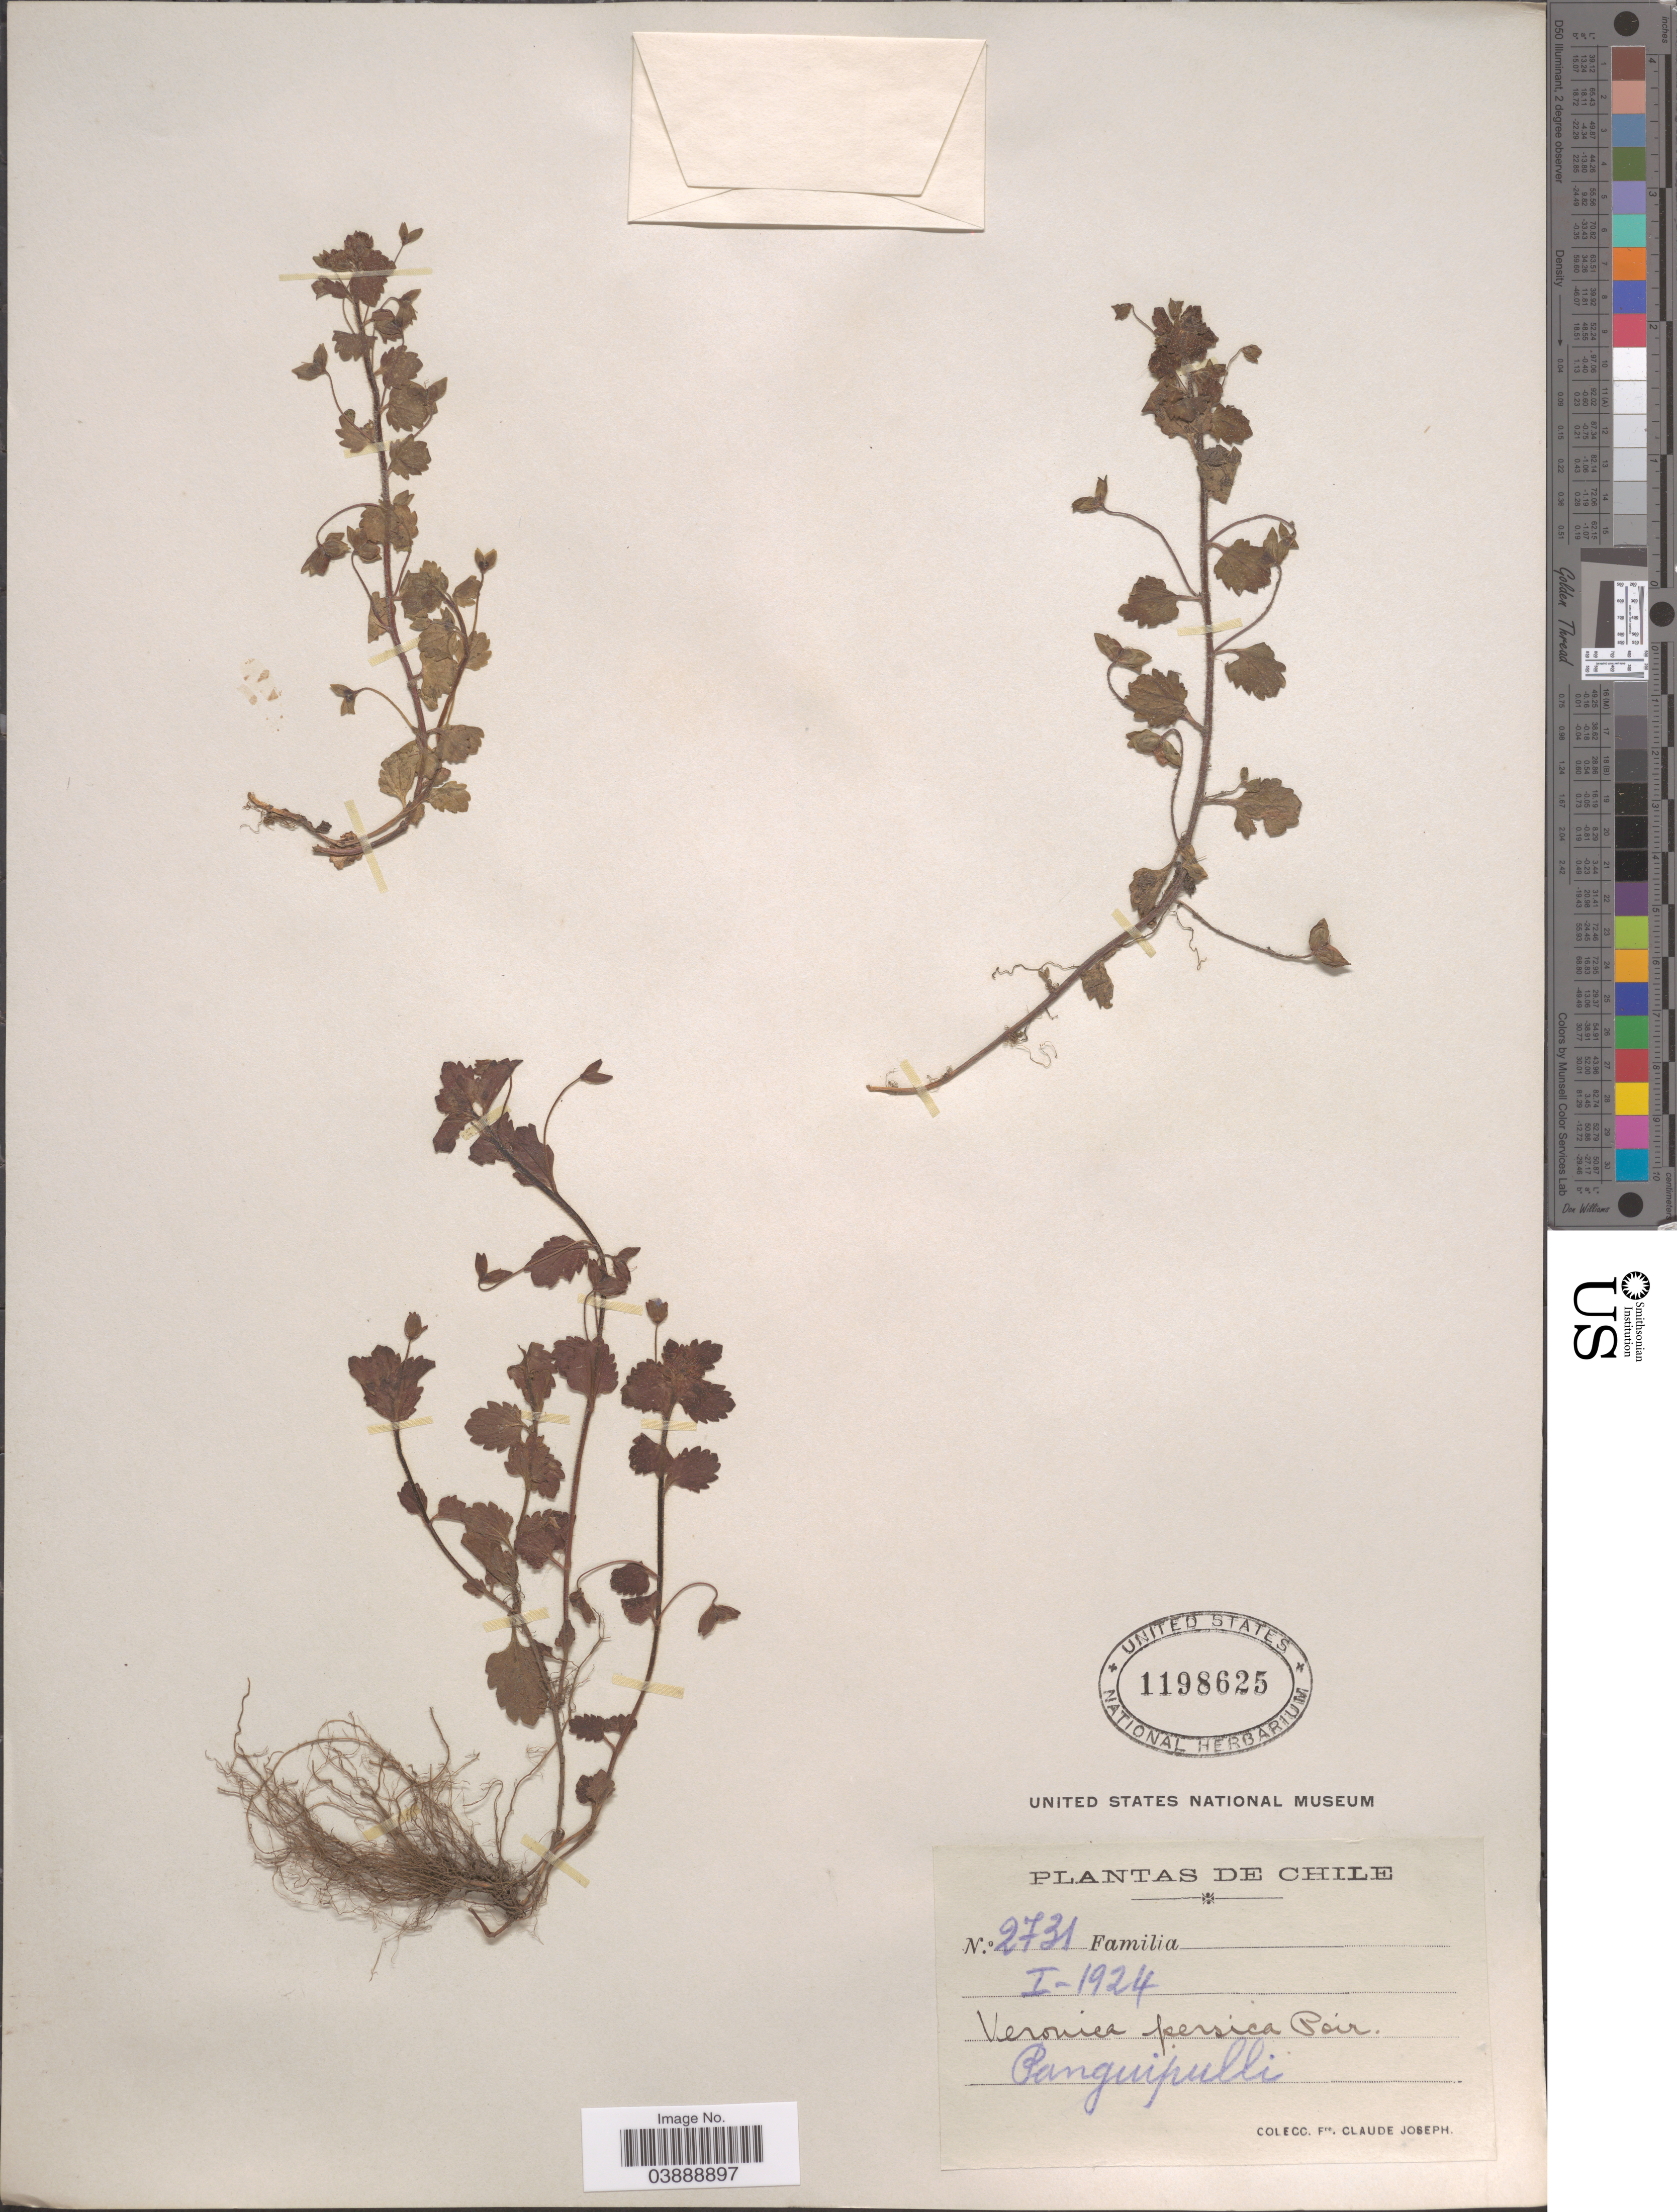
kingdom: Plantae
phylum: Tracheophyta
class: Magnoliopsida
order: Lamiales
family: Plantaginaceae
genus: Veronica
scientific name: Veronica persica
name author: Poir.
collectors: Bro. Claude-Joseph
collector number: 2731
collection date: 1924-01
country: Chile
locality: Panguipulli.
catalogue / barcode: US 1198625